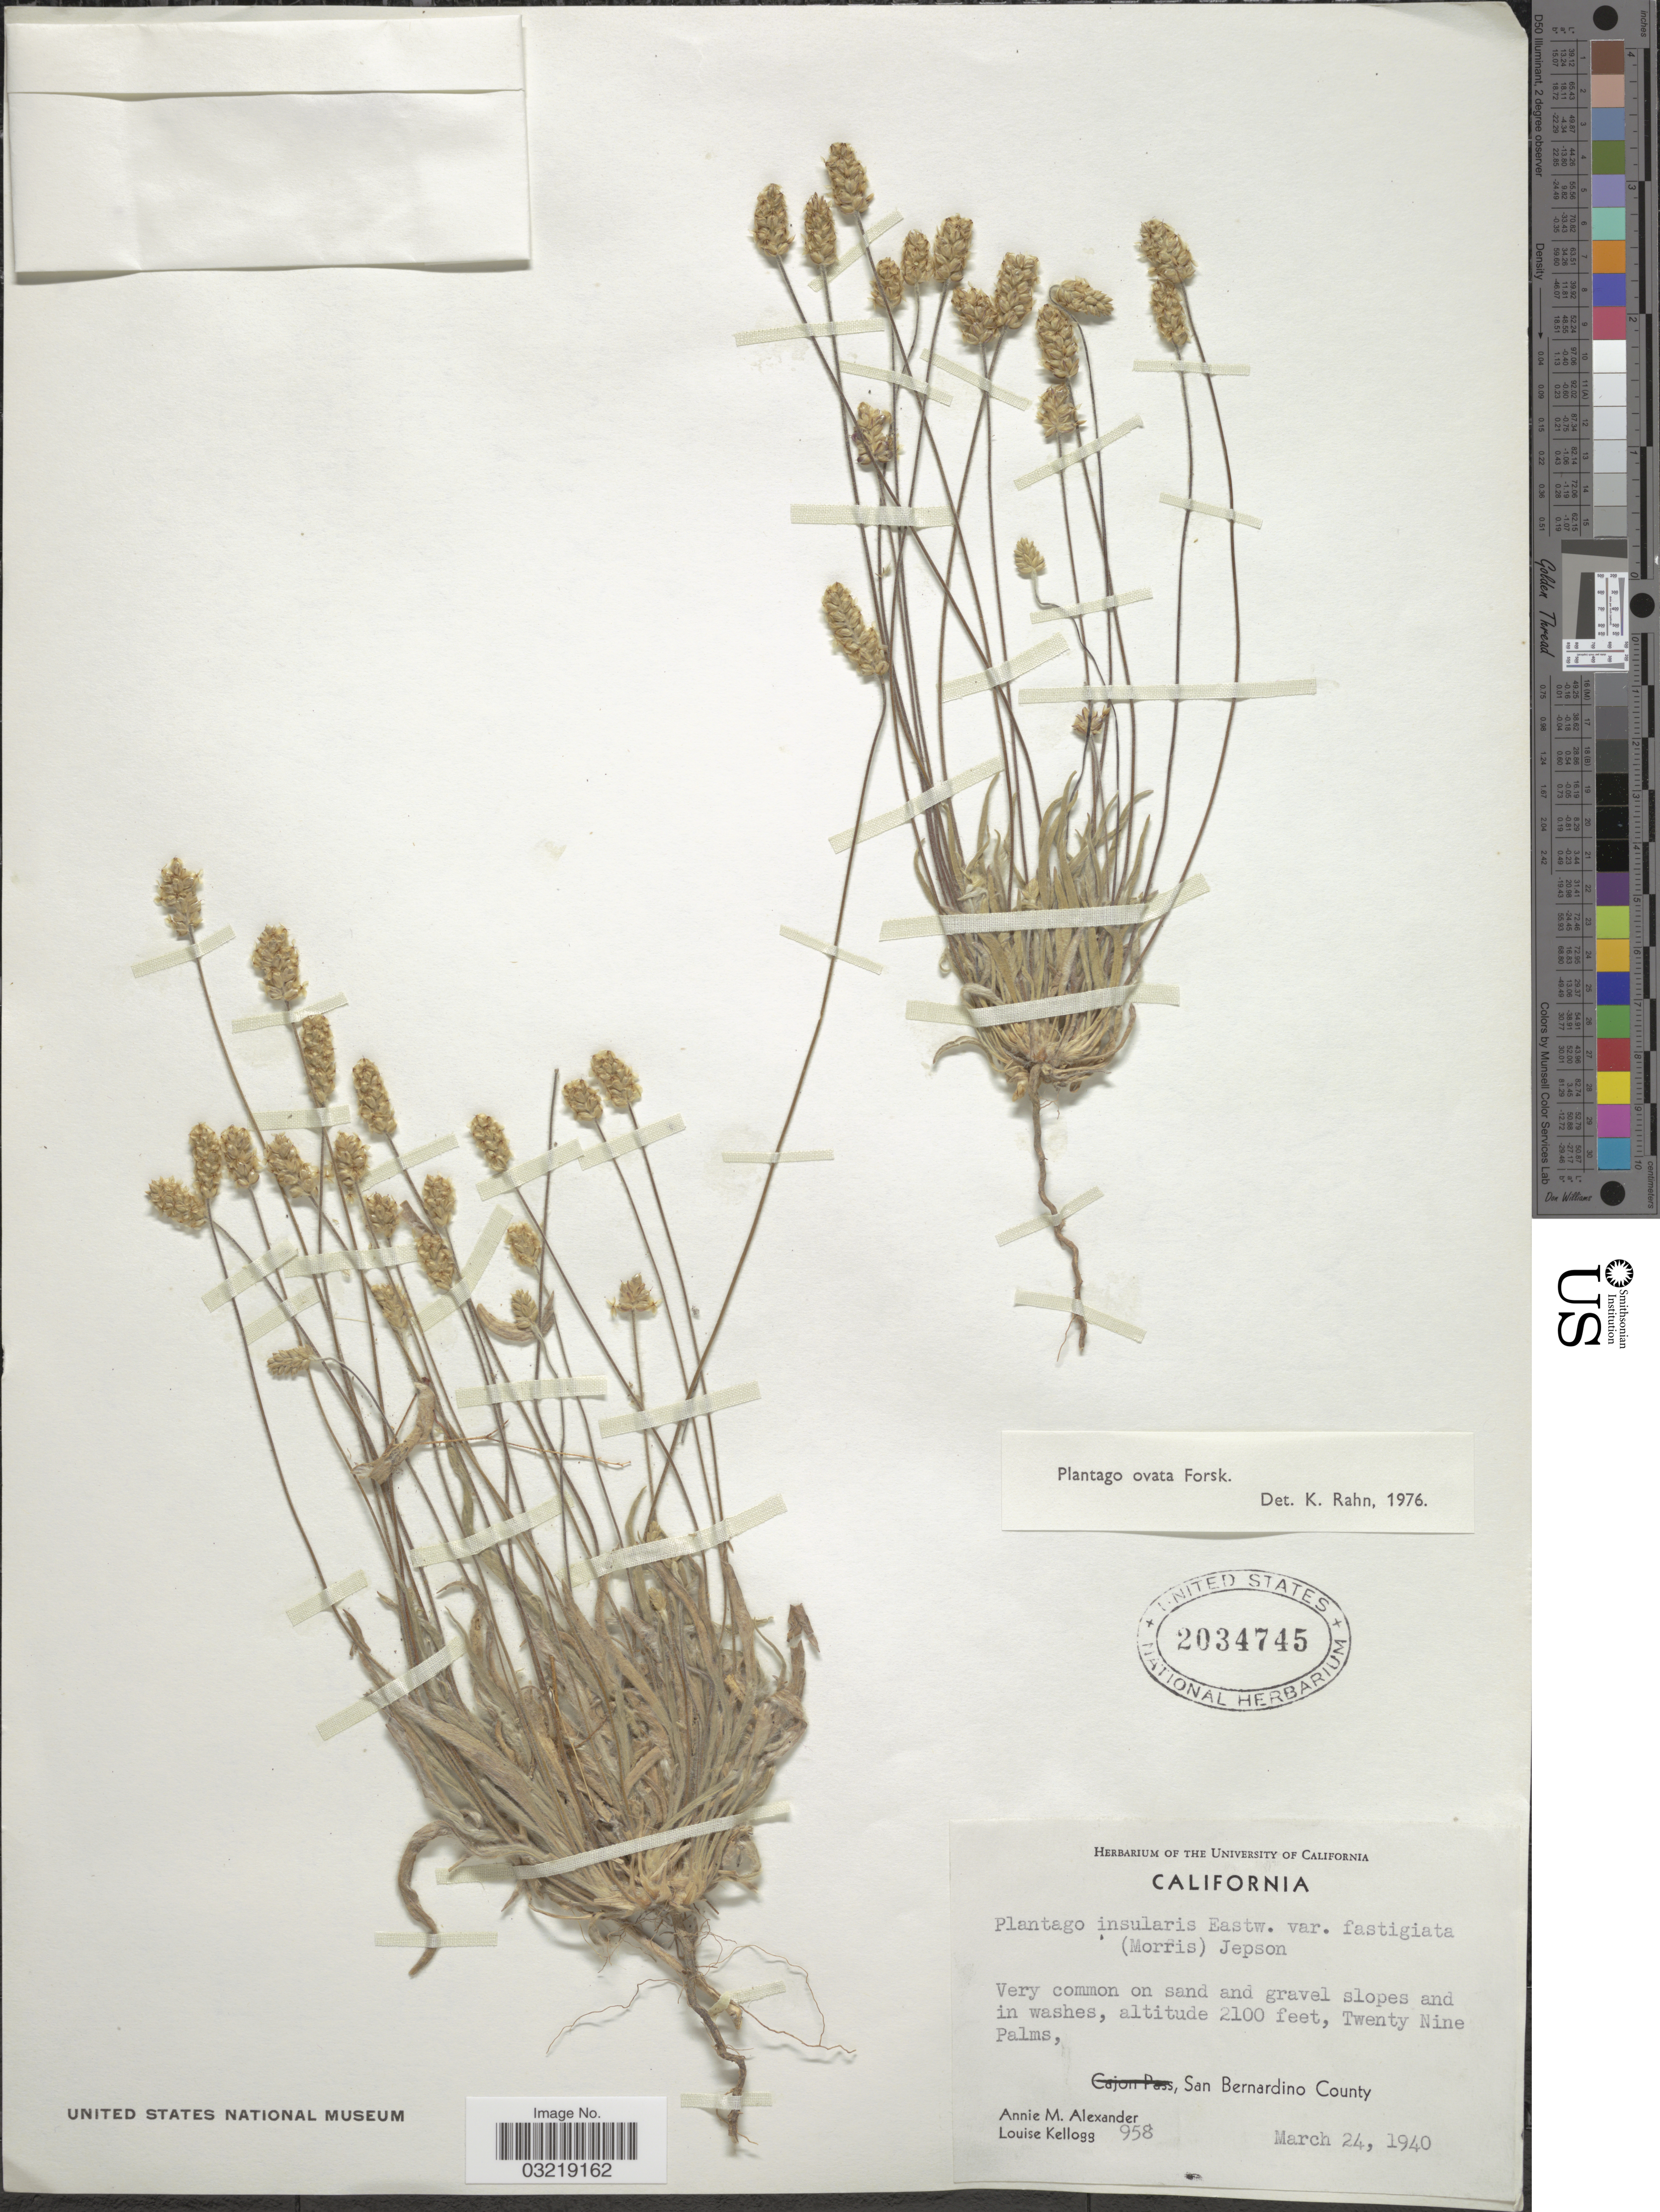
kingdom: Plantae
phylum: Tracheophyta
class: Magnoliopsida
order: Lamiales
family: Plantaginaceae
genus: Plantago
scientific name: Plantago ovata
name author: Forssk.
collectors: A. M. Alexander & L. Kellog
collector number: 958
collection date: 1940-03-24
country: United States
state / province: California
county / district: San Bernardino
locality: Twenty Nine Palms, San Bernardino County.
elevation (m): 640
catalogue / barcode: US 2034745